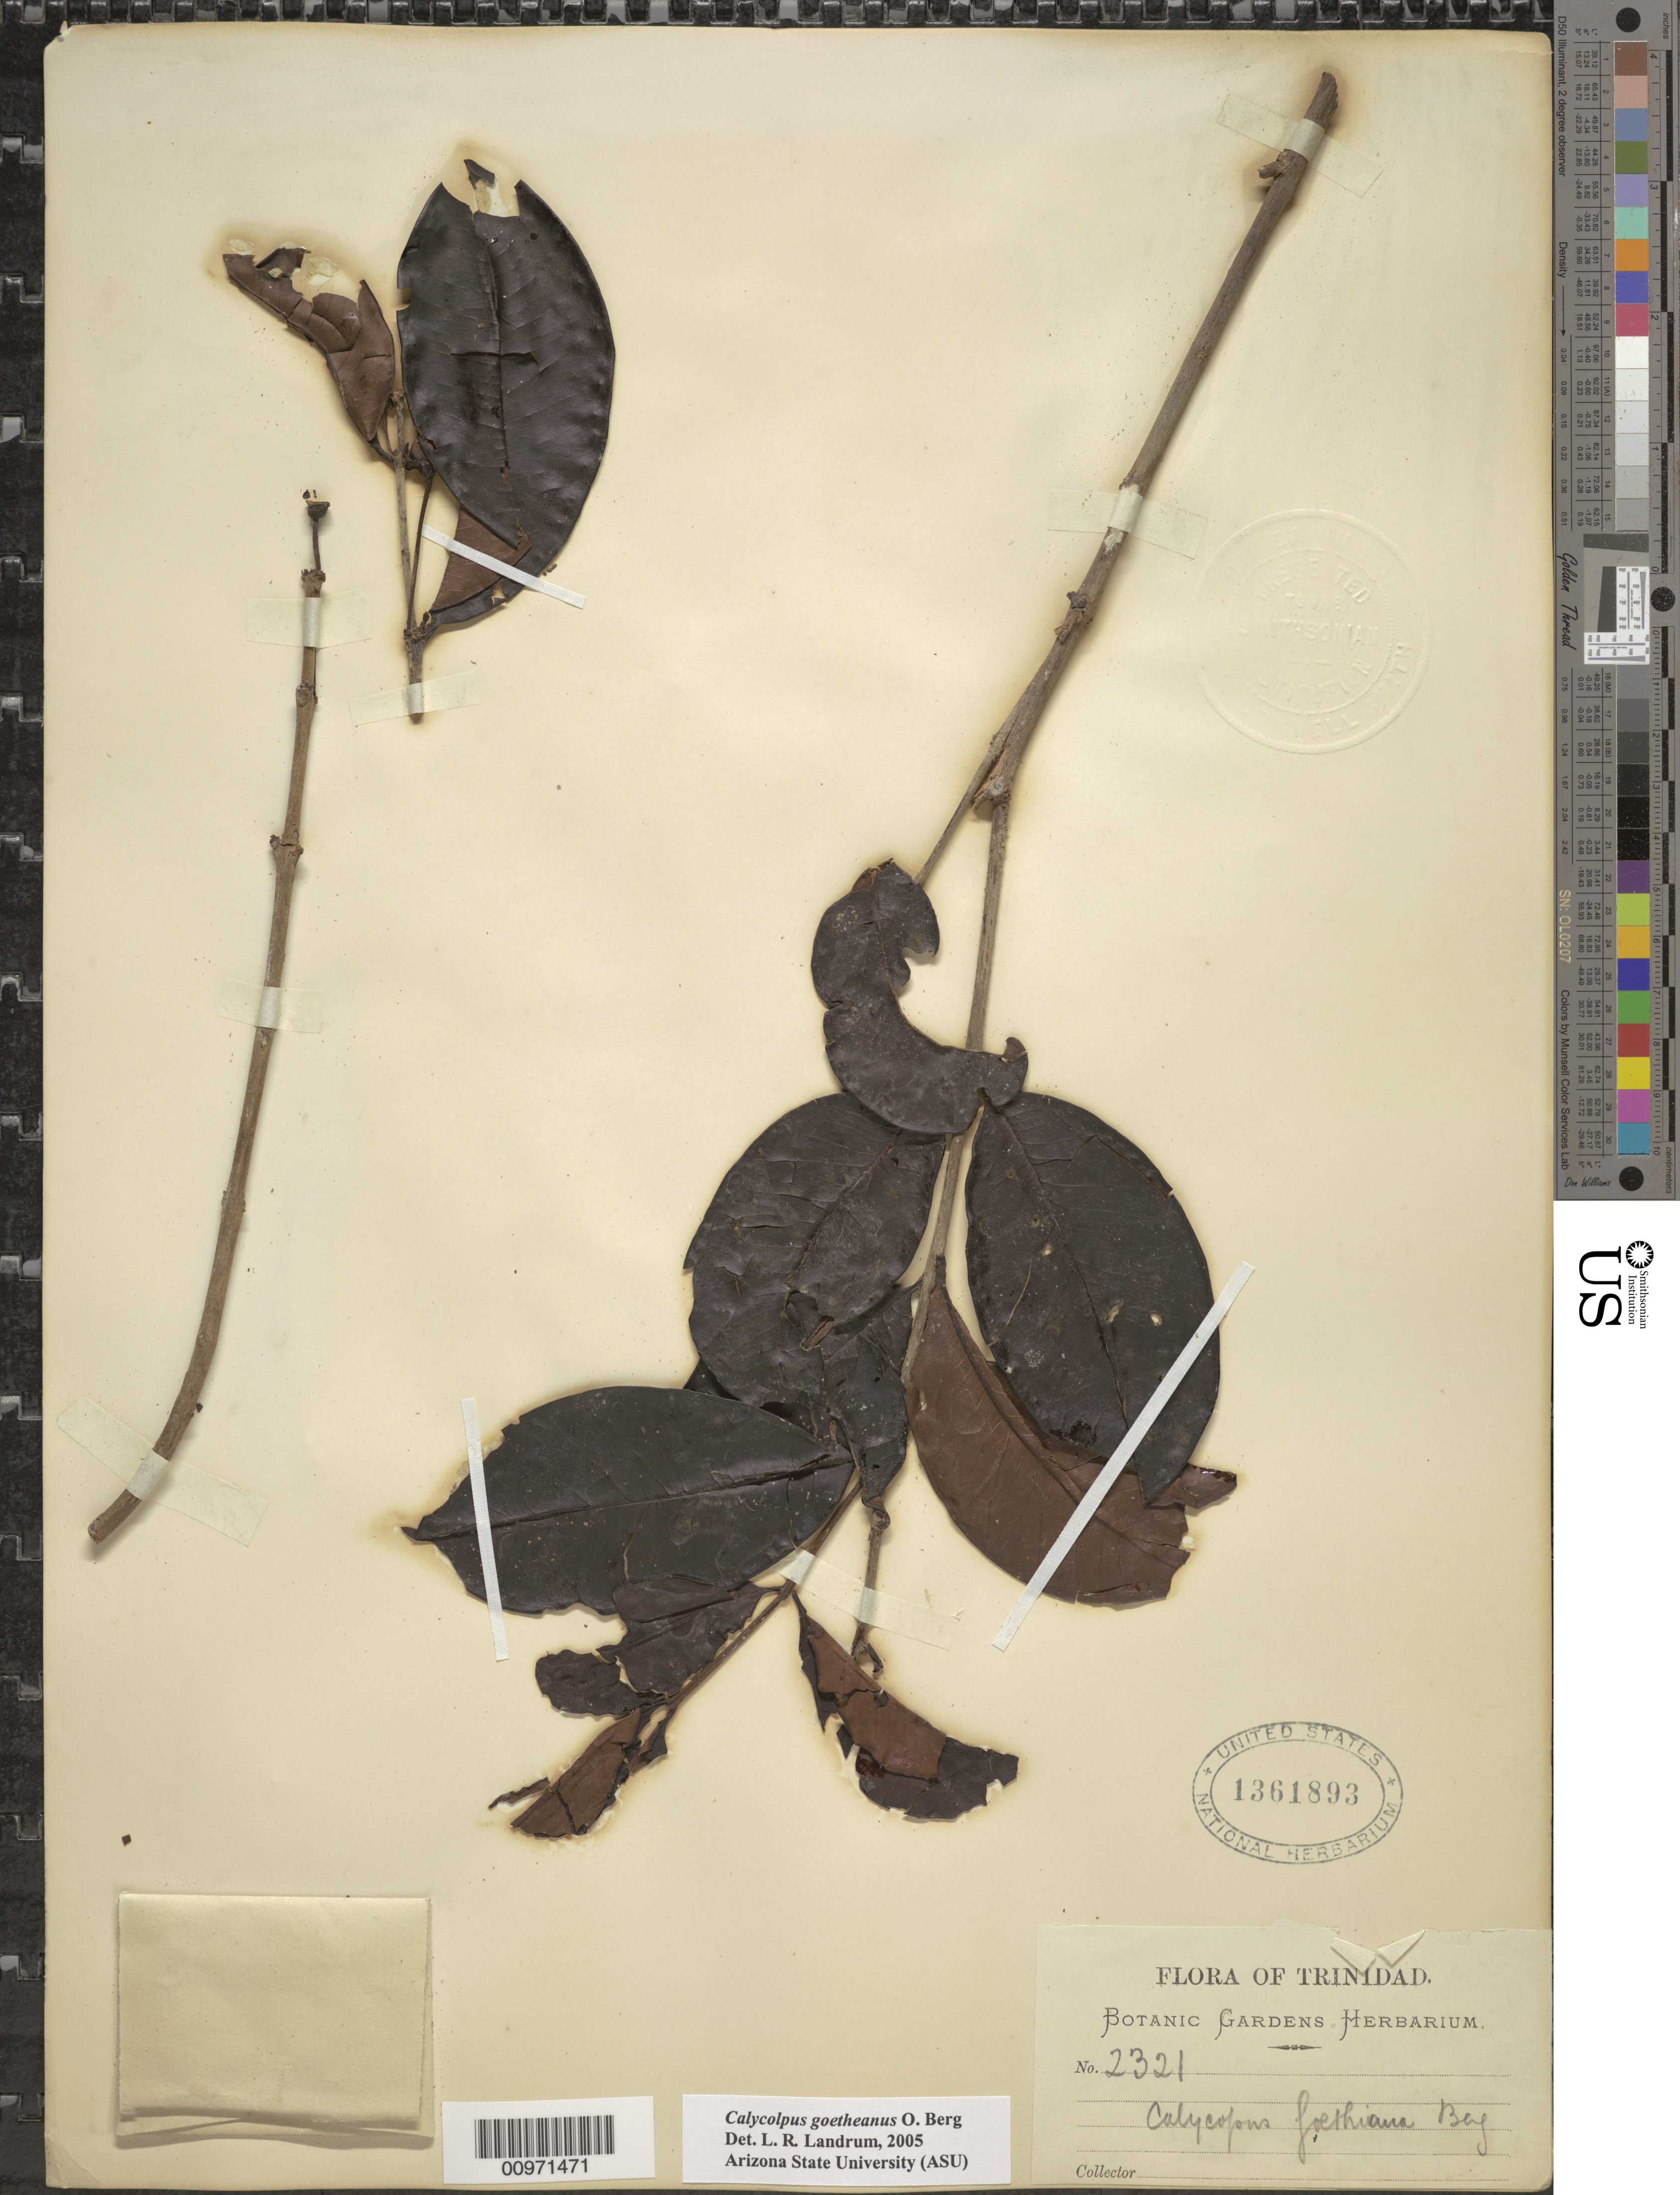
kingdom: Plantae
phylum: Tracheophyta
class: Magnoliopsida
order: Myrtales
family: Myrtaceae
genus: Calycolpus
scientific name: Calycolpus goetheanus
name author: (DC.) O. Berg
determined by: Landrum, L. R.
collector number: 2321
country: Trinidad and Tobago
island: Trinidad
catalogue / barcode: US 1361893